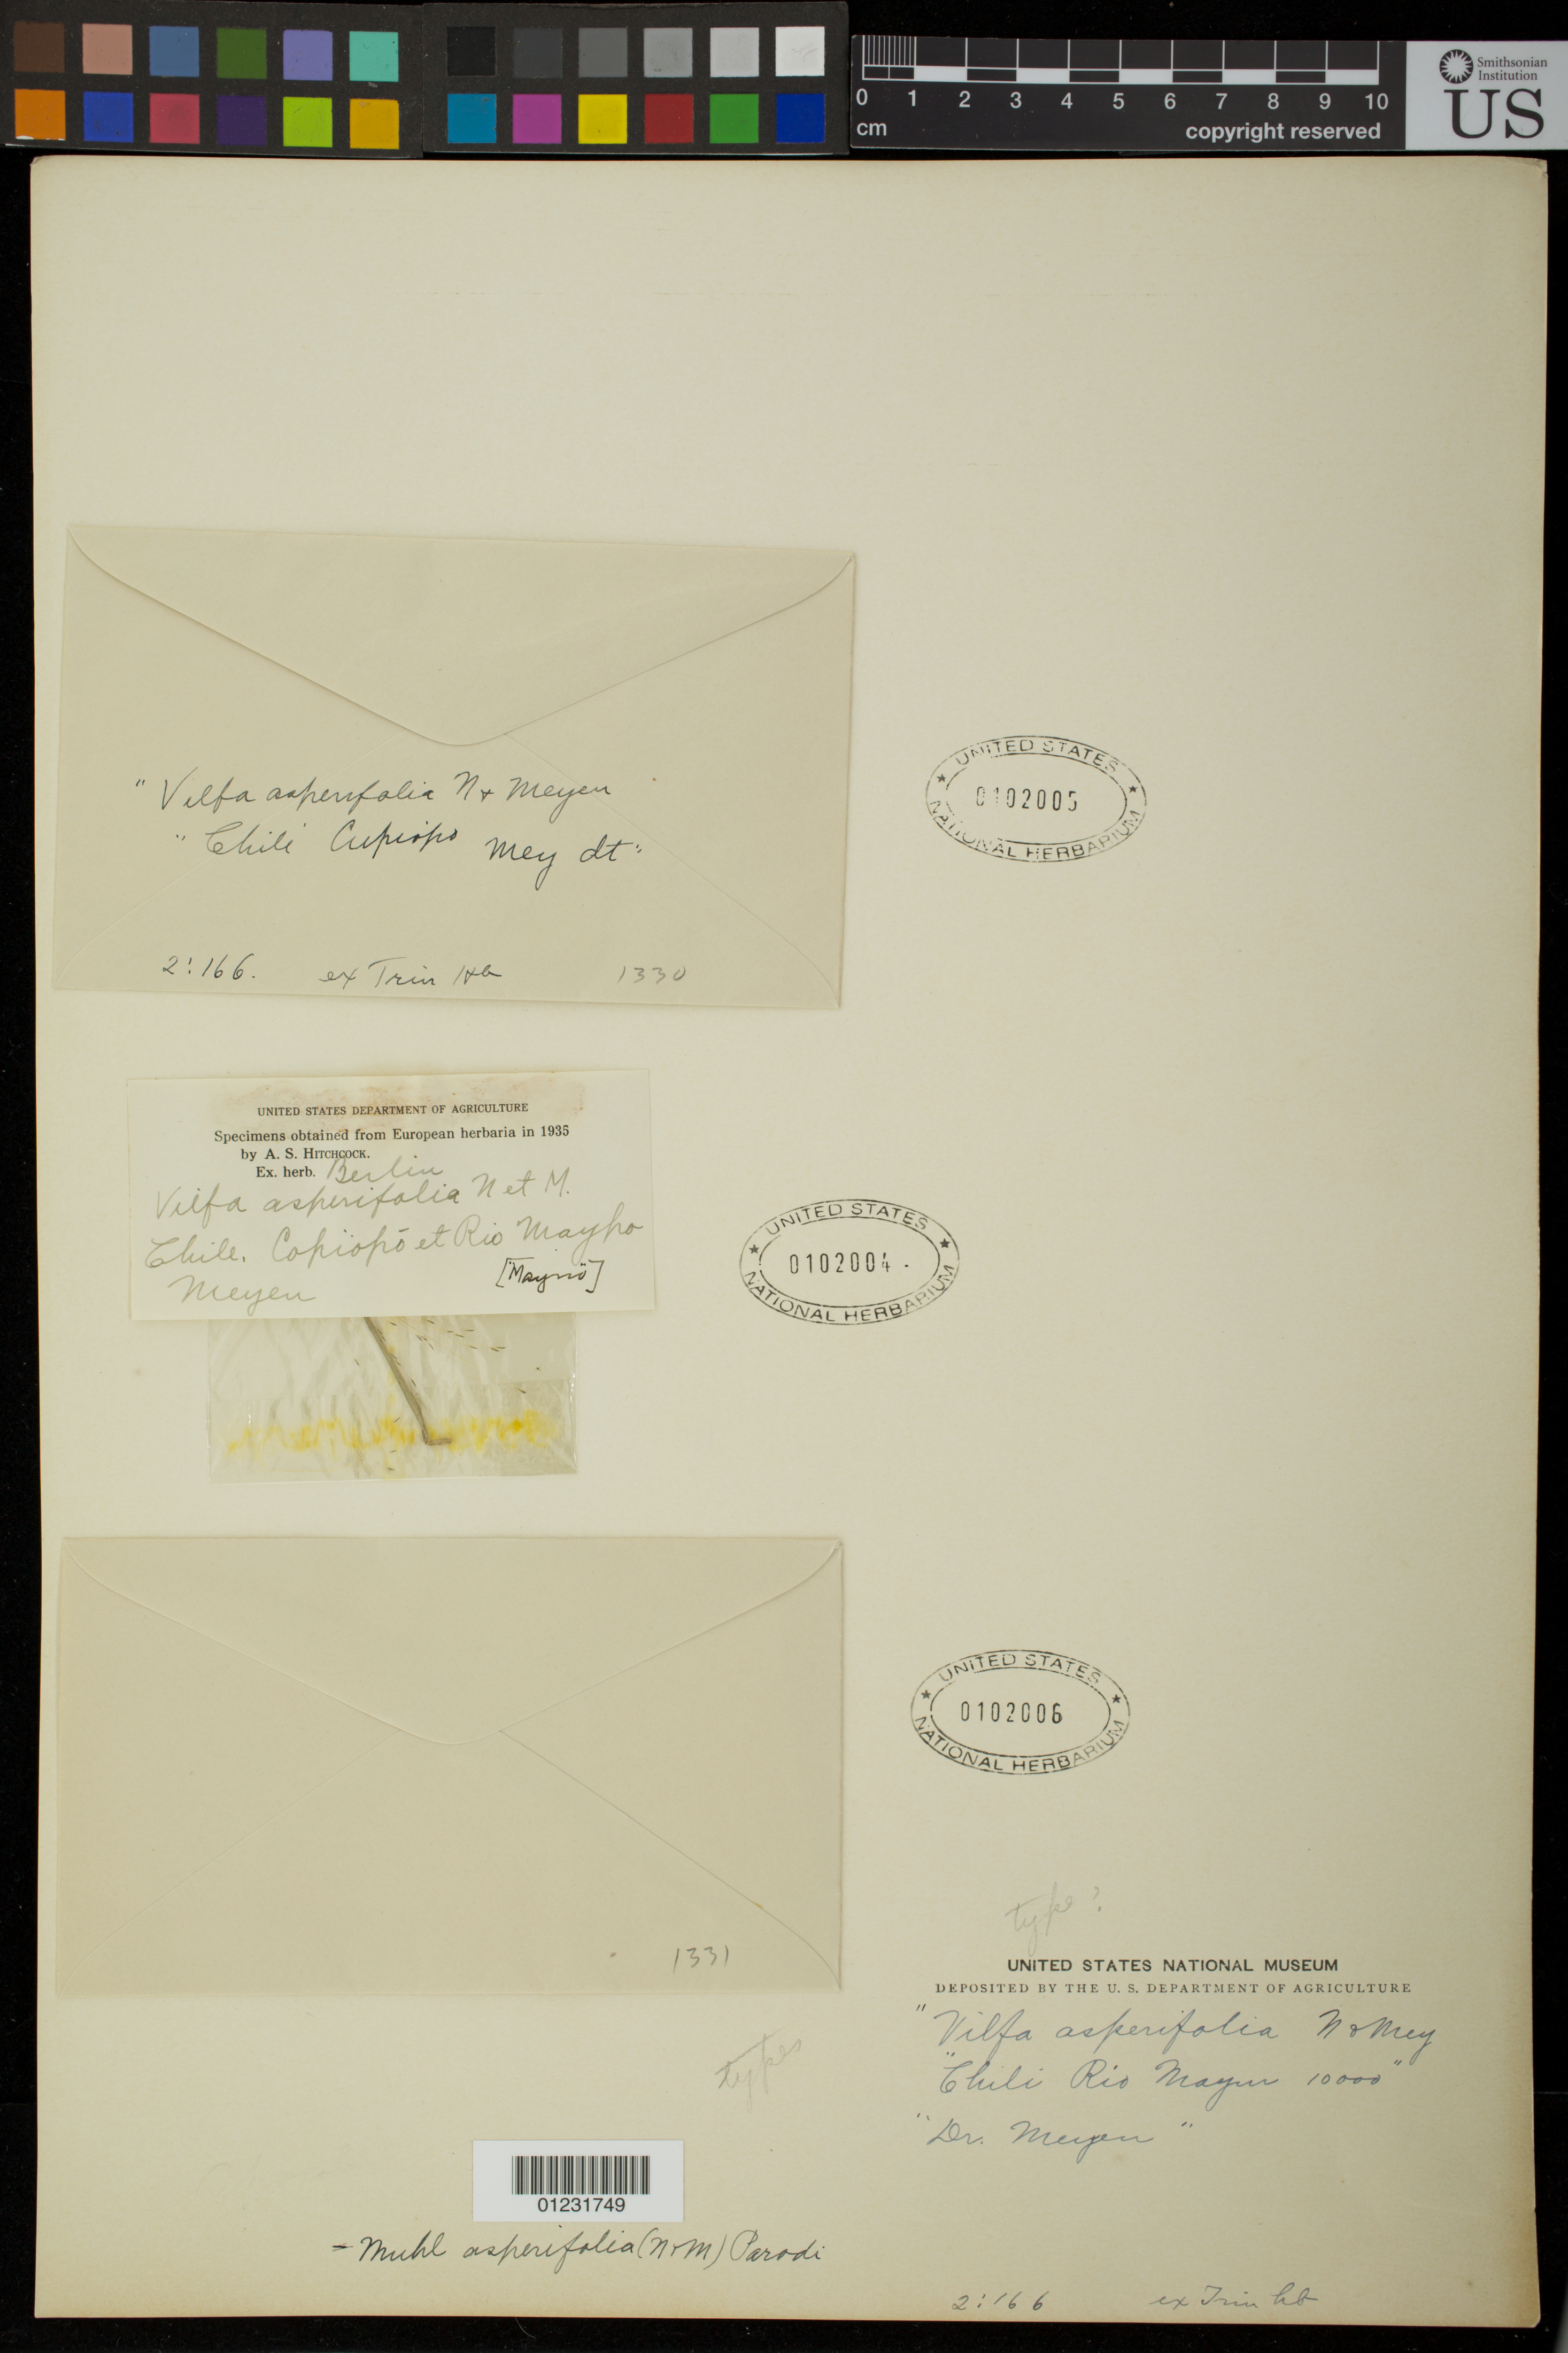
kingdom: Plantae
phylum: Tracheophyta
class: Liliopsida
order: Poales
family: Poaceae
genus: Vilfa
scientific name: Vilfa asperifolia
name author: Nees & Meyen ex Trin.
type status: Type Collection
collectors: F. J. F. Meyen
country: Chile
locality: Rio Maypo.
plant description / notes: Fragmentary material of type specimen ex herb. Trin.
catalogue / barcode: US 102006